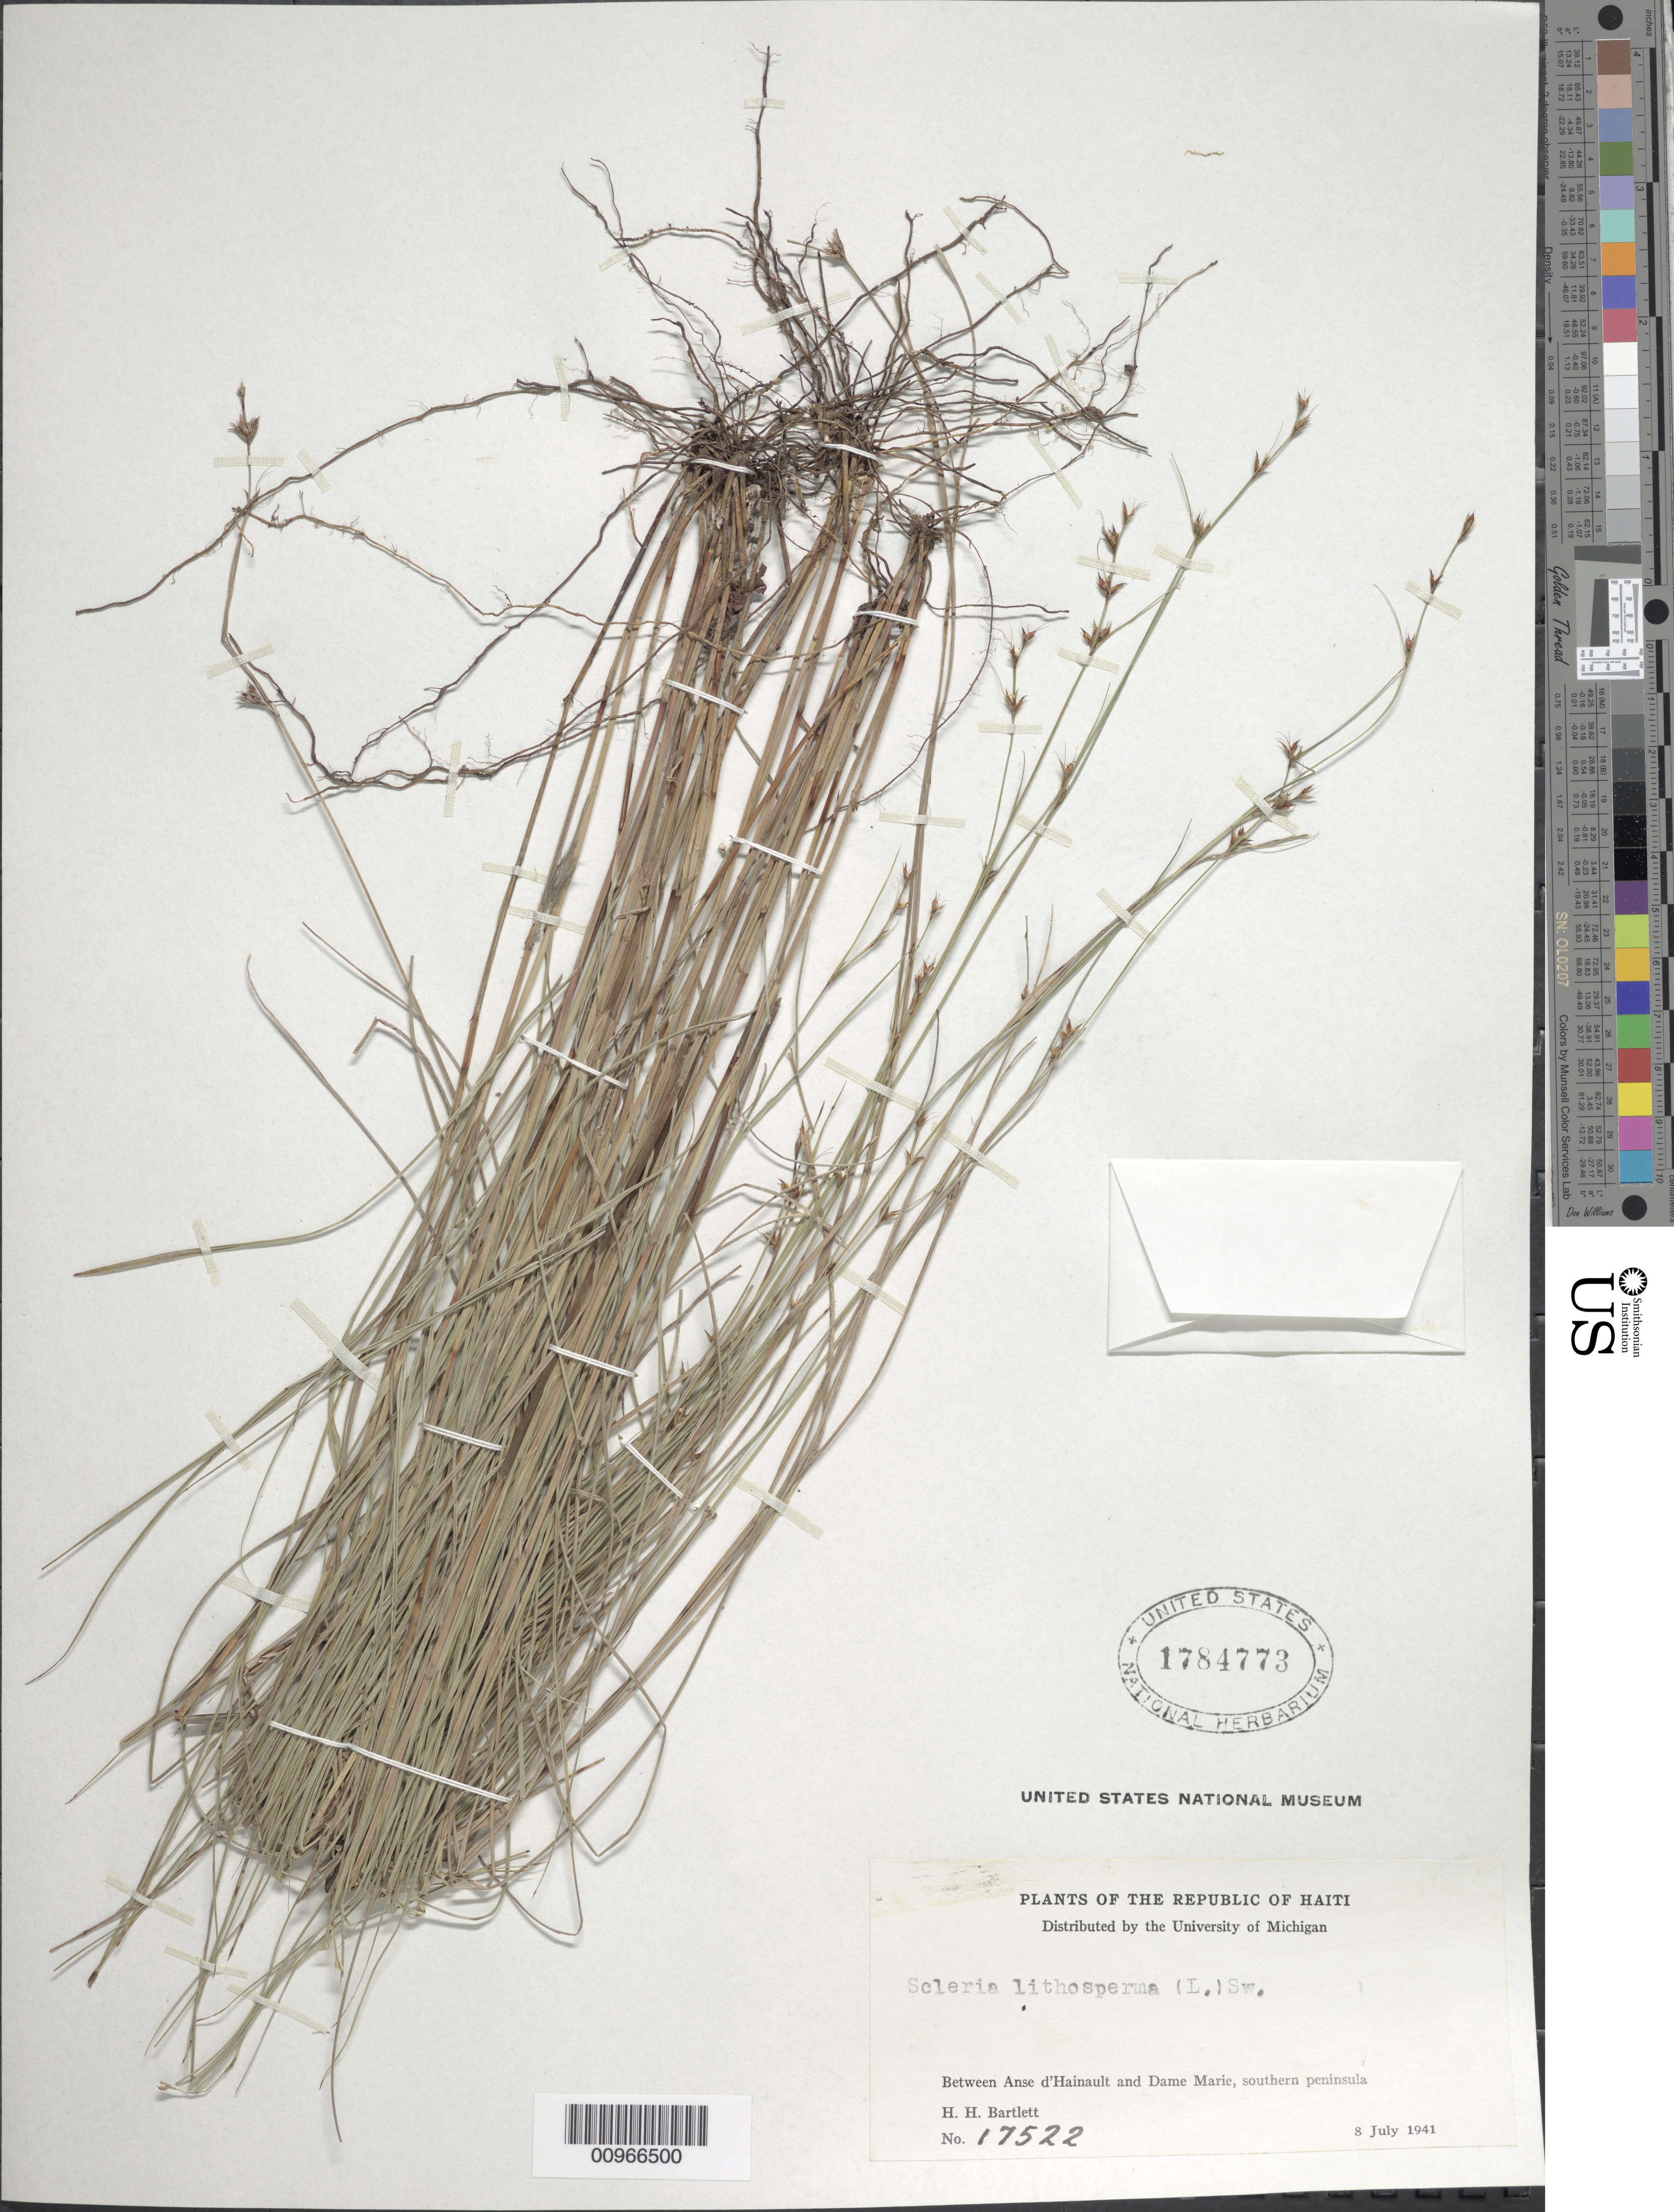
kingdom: Plantae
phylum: Tracheophyta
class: Liliopsida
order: Poales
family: Cyperaceae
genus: Scleria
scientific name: Scleria lithosperma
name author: (L.) Sw.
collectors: H. H. Bartlett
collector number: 17522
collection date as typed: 08 Jul 1941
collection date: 1941-07-08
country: Haiti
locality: Between Anse d'Hainault and Dame Marie, southern peninsula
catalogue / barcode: US 1784773